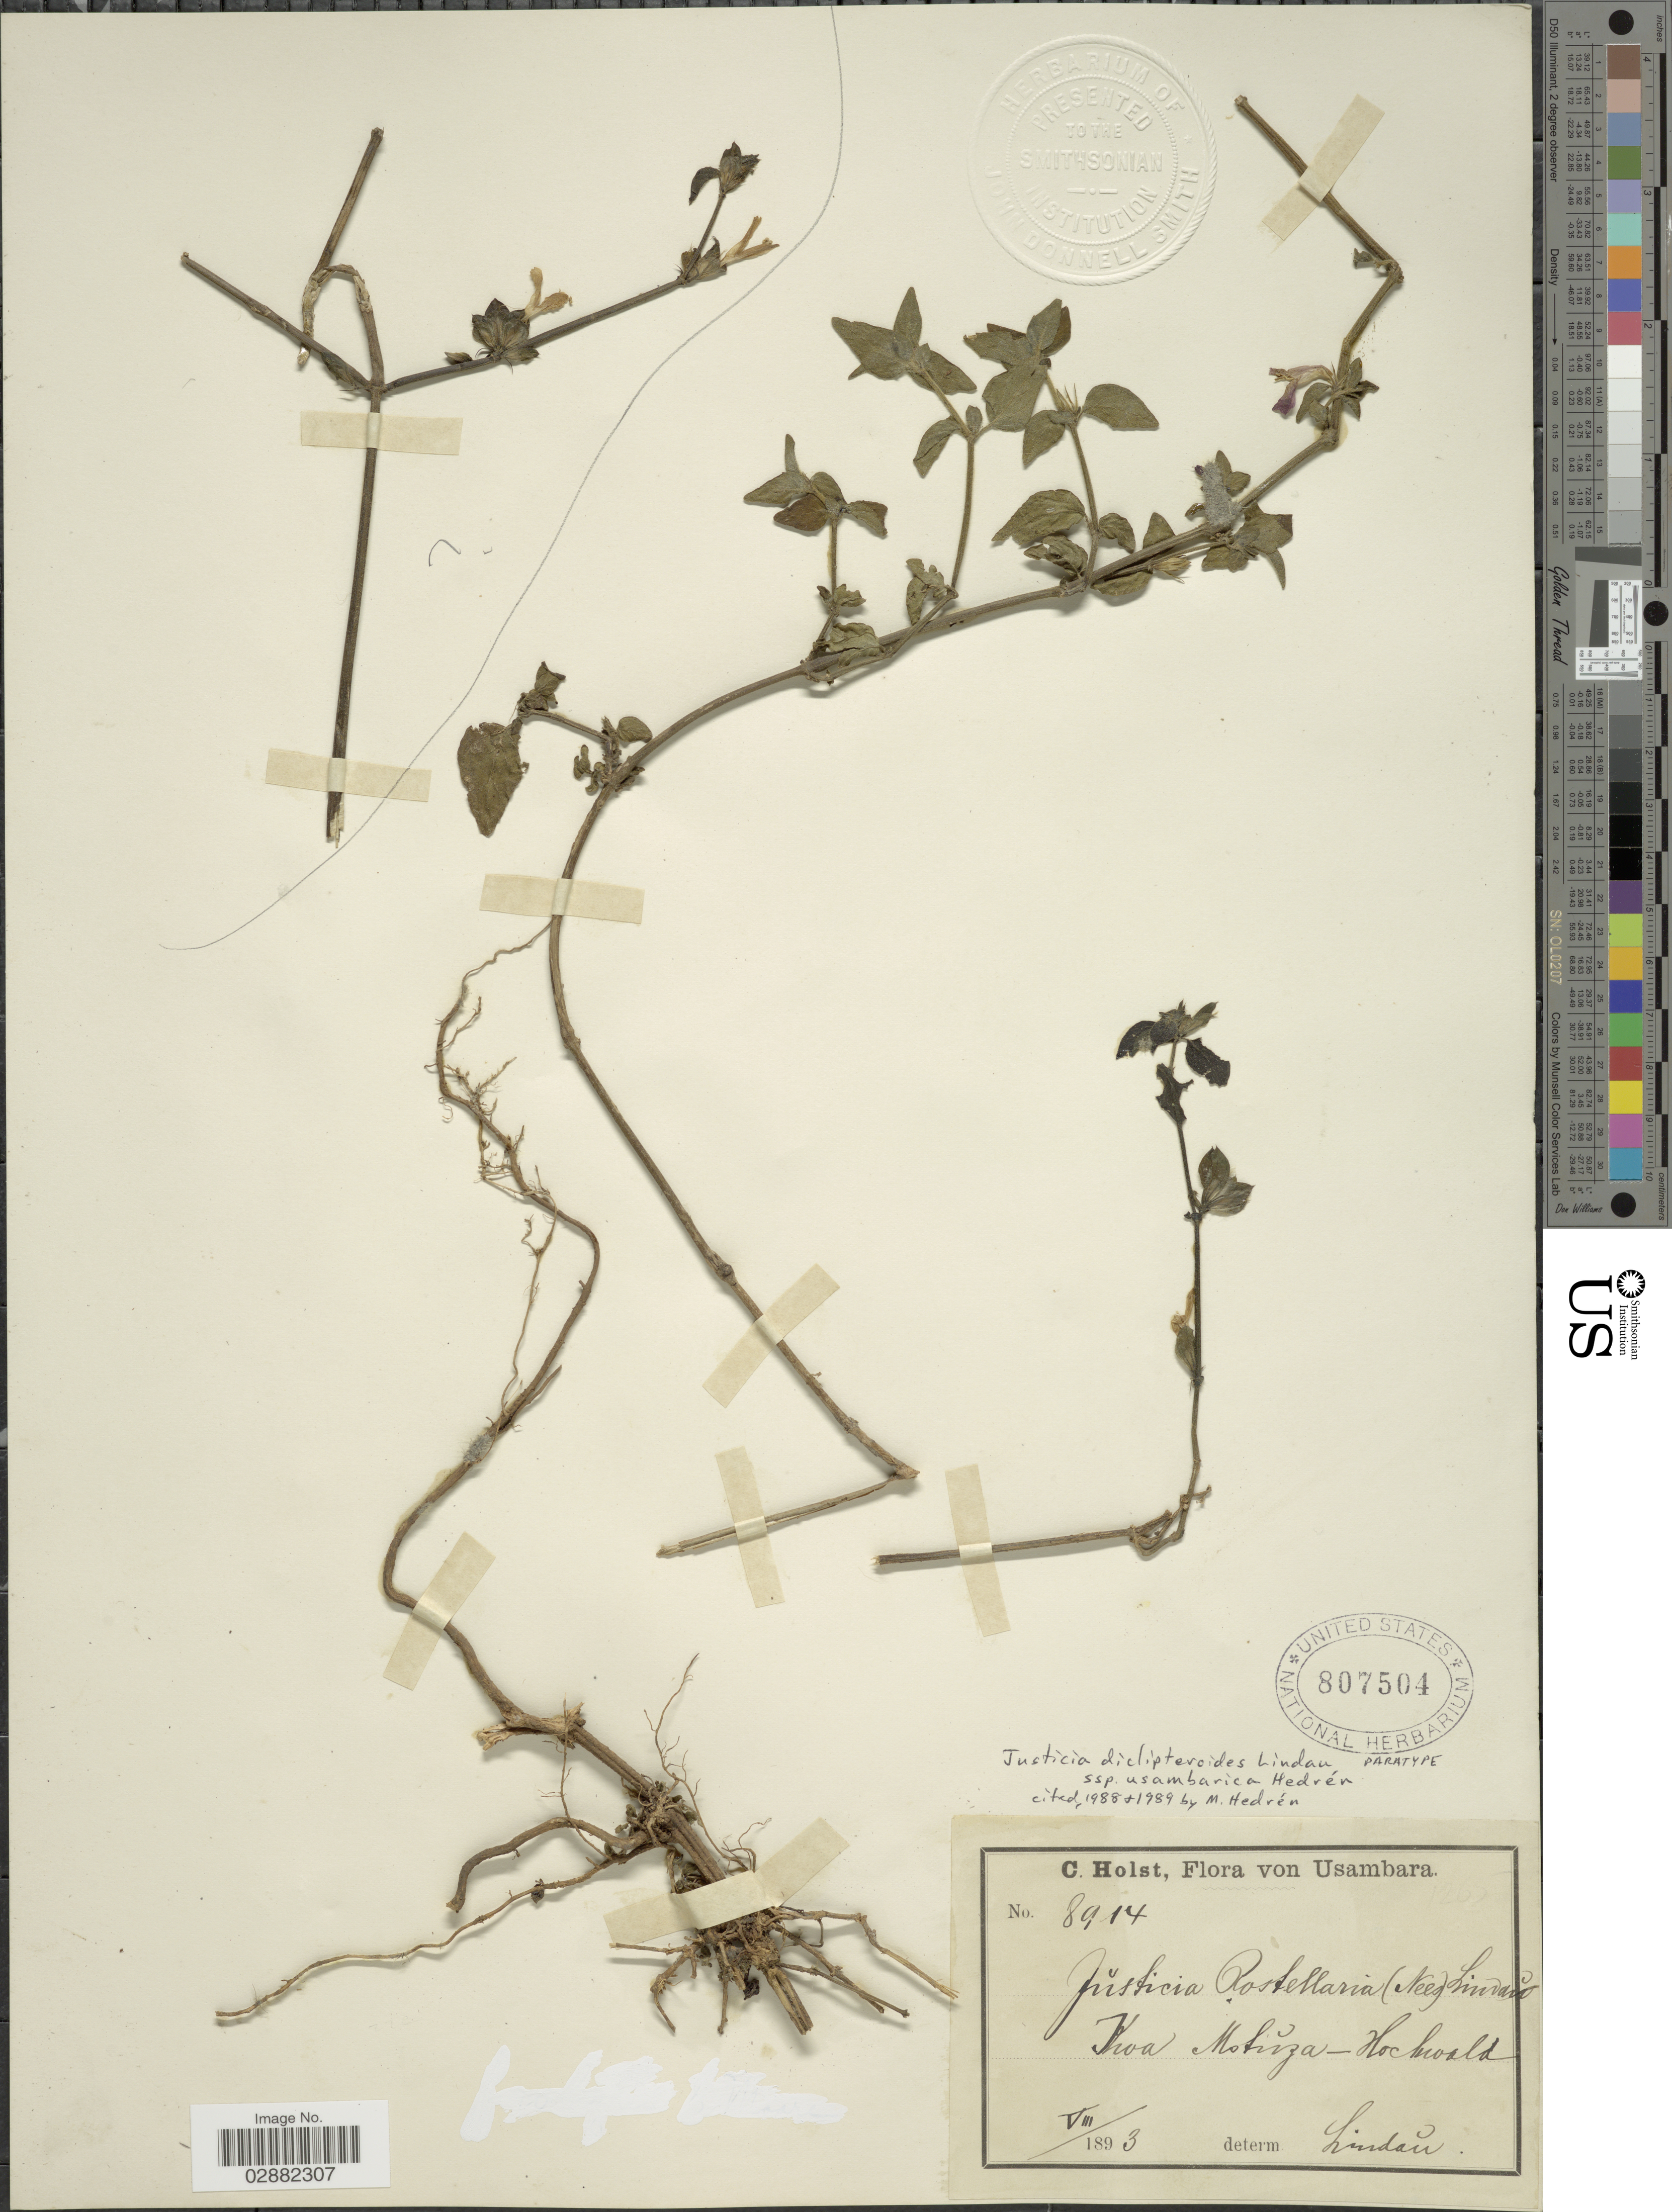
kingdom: Plantae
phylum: Tracheophyta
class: Magnoliopsida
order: Lamiales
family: Acanthaceae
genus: Justicia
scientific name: Justicia diclipteroides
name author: Lindau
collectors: C. H. Holst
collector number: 8914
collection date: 1893-08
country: Tanzania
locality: Usambara. Kwa Mstuza - Hochwald.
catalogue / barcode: US 807504